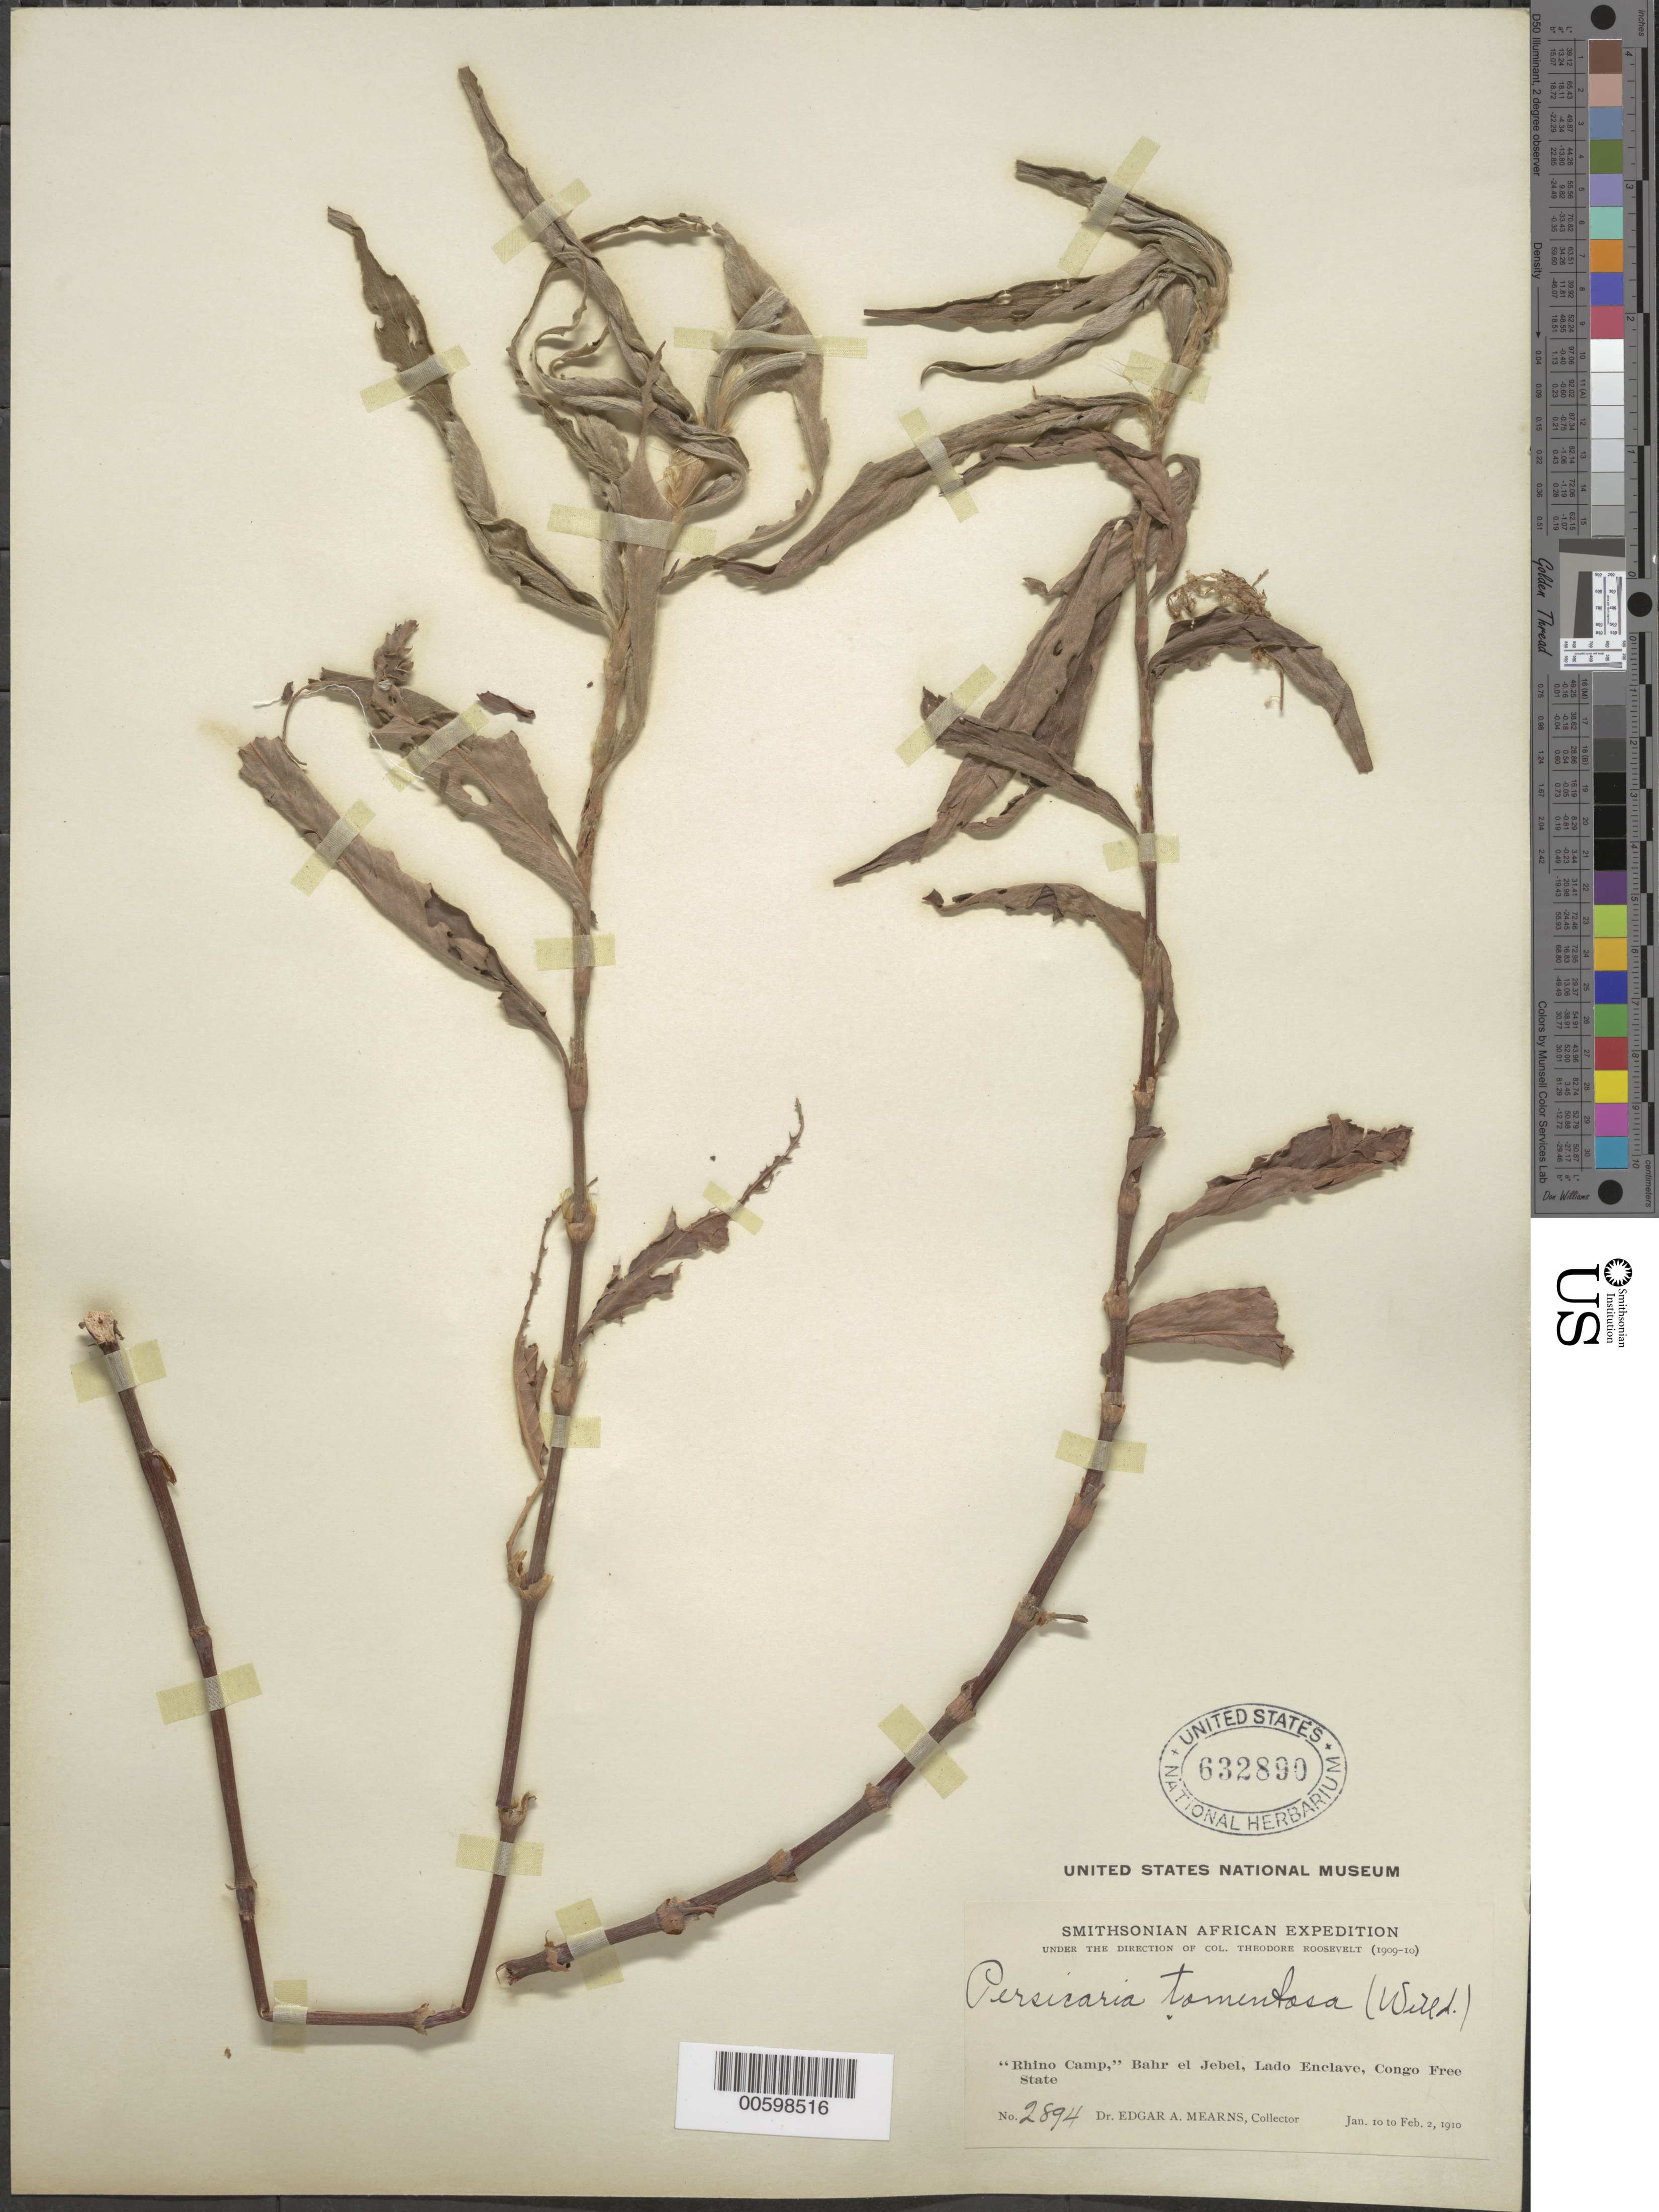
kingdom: Plantae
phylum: Tracheophyta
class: Magnoliopsida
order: Caryophyllales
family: Polygonaceae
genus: Persicaria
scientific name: Persicaria tomentosa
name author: Willd.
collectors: E. A. Mearns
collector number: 2894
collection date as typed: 10 Jan 1910 to 02 Feb 1910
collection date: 1910-01-10/1910-02-02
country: South Sudan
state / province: Central Equatoria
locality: "Rhino Camp", Bahr el Jebel, Lado Enclave, Congo Free State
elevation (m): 1110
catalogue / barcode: US 632890